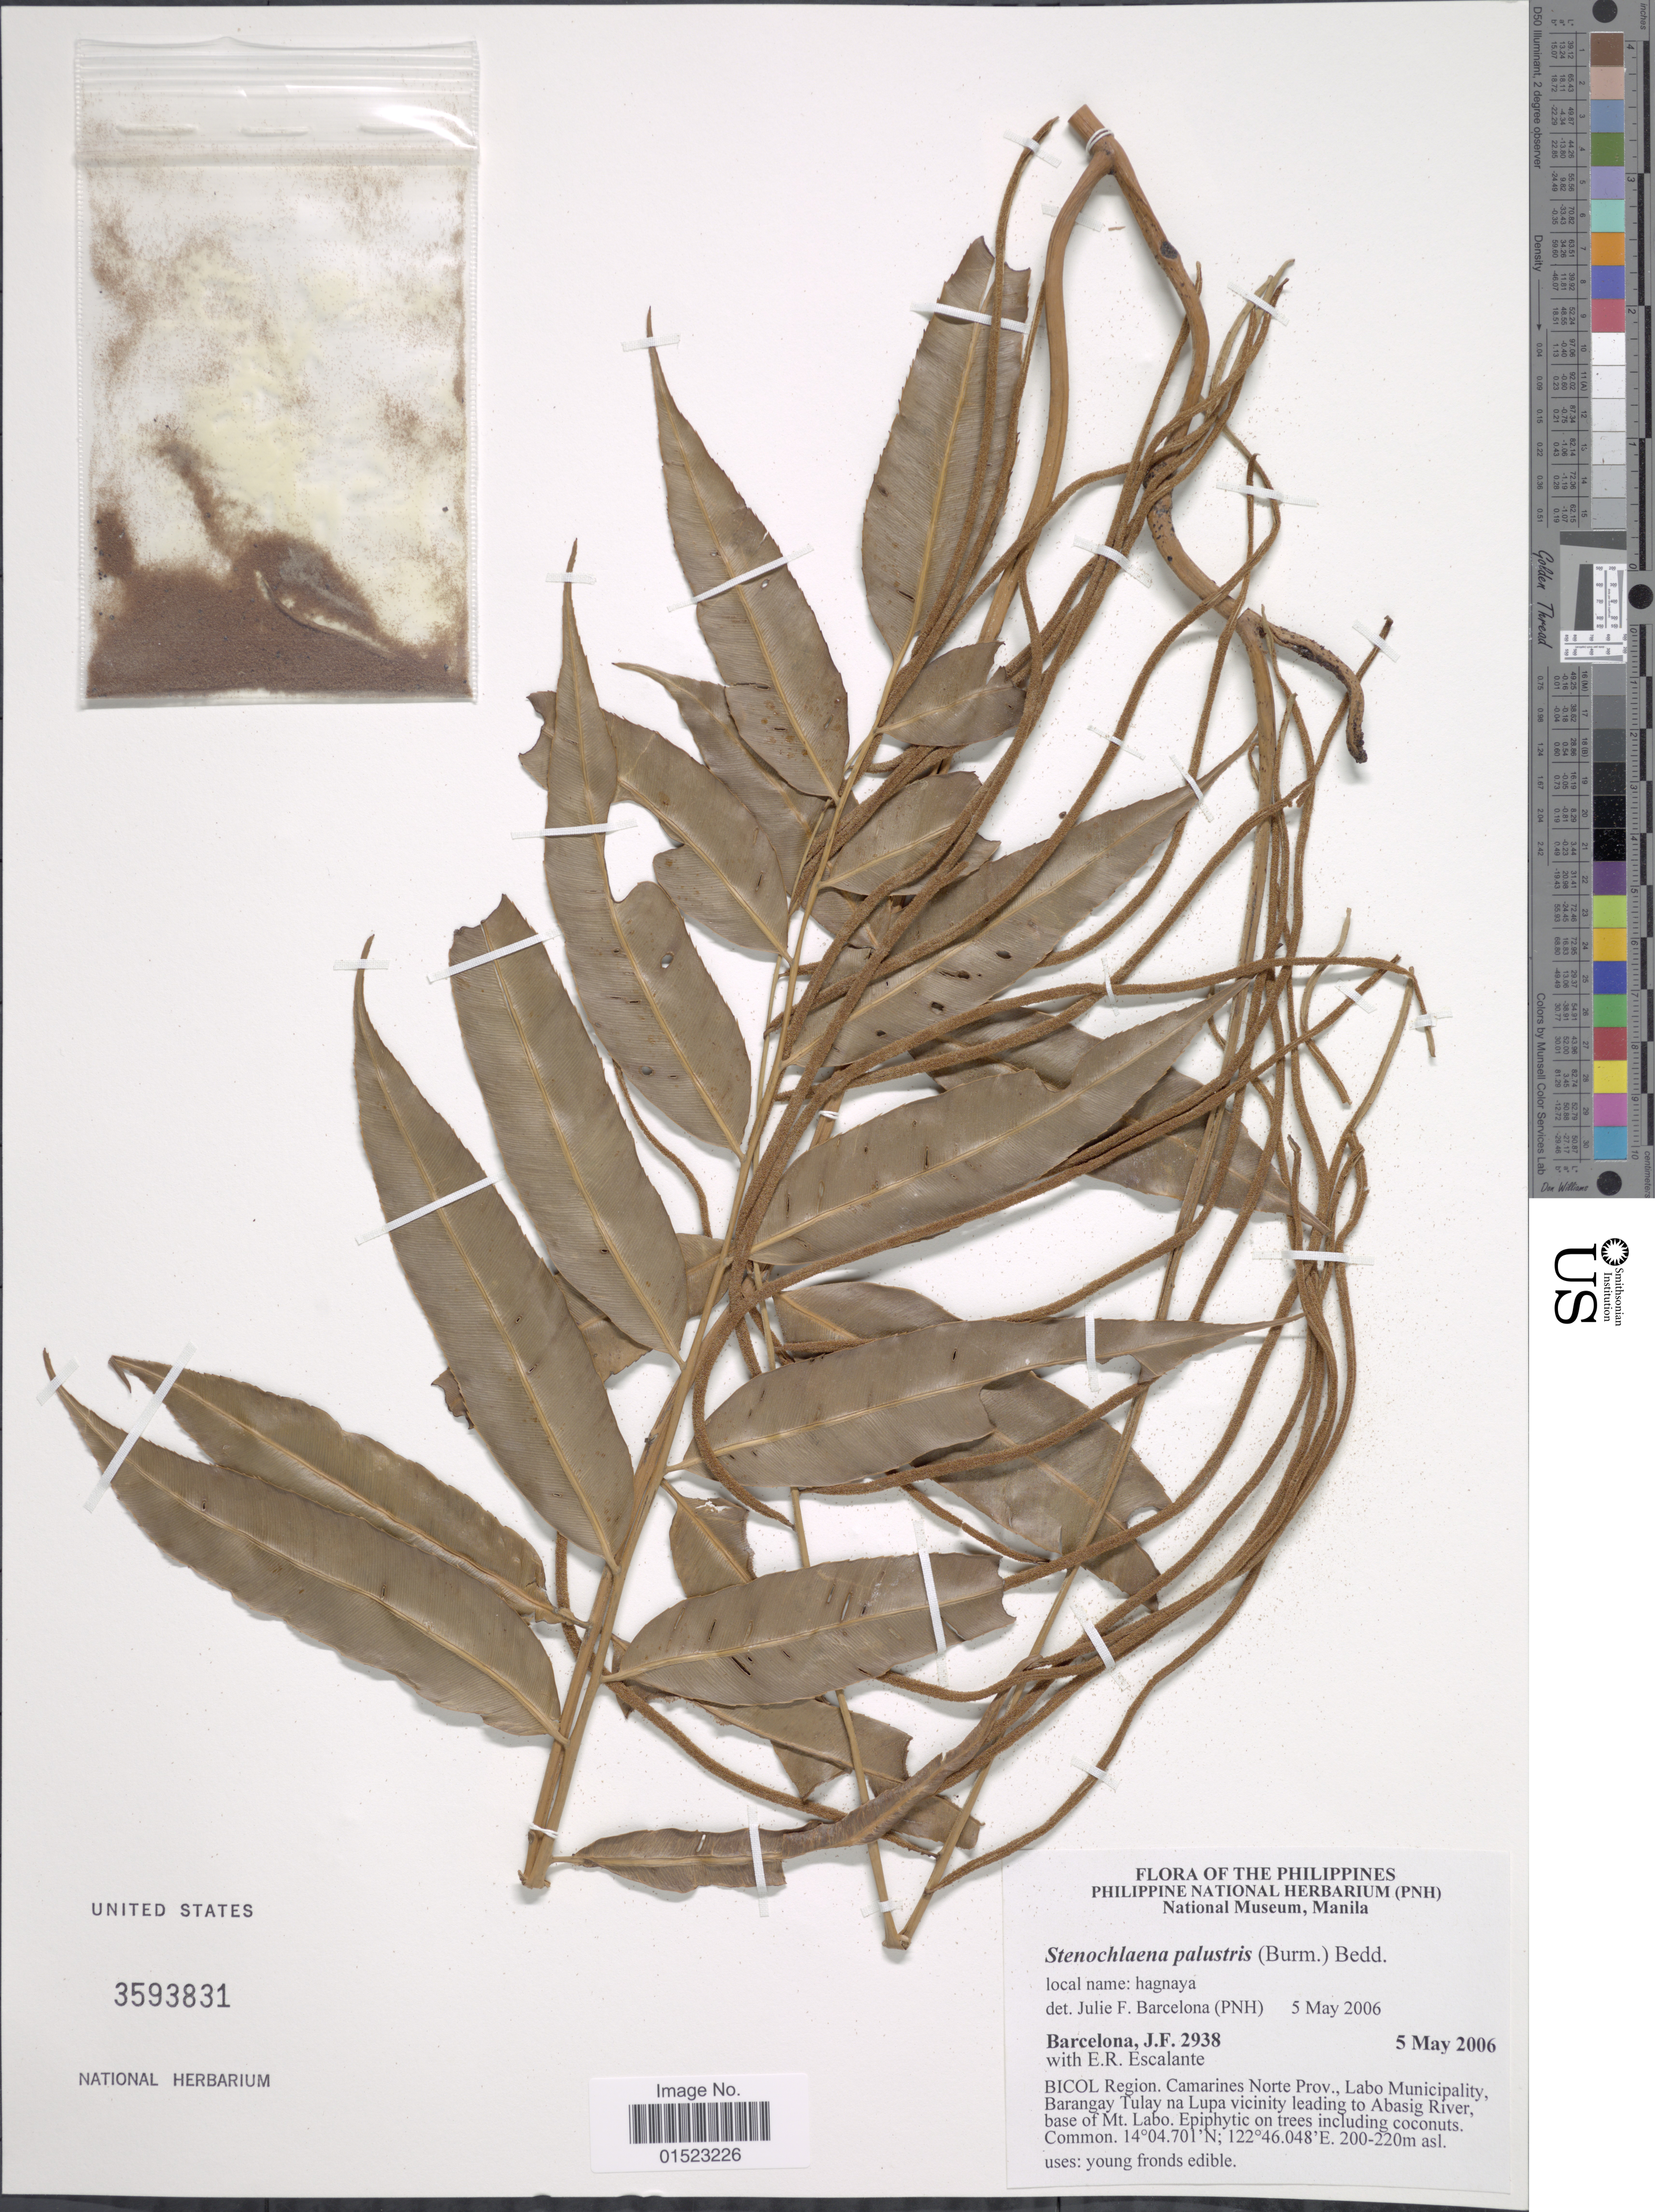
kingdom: Plantae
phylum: Tracheophyta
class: Polypodiopsida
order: Polypodiales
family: Blechnaceae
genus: Stenochlaena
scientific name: Stenochlaena palustris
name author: (Burm. f.) Bedd.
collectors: J. F. Barcelona & E. Escalante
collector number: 2938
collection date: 2006-05-05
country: Philippines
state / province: Bicol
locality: Camarines Norte Prov., Labo Municipality, Barangay Tulay na Lupa vicinity leading to Abasig River, base of Mt. Labo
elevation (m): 200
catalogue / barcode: US 3593831